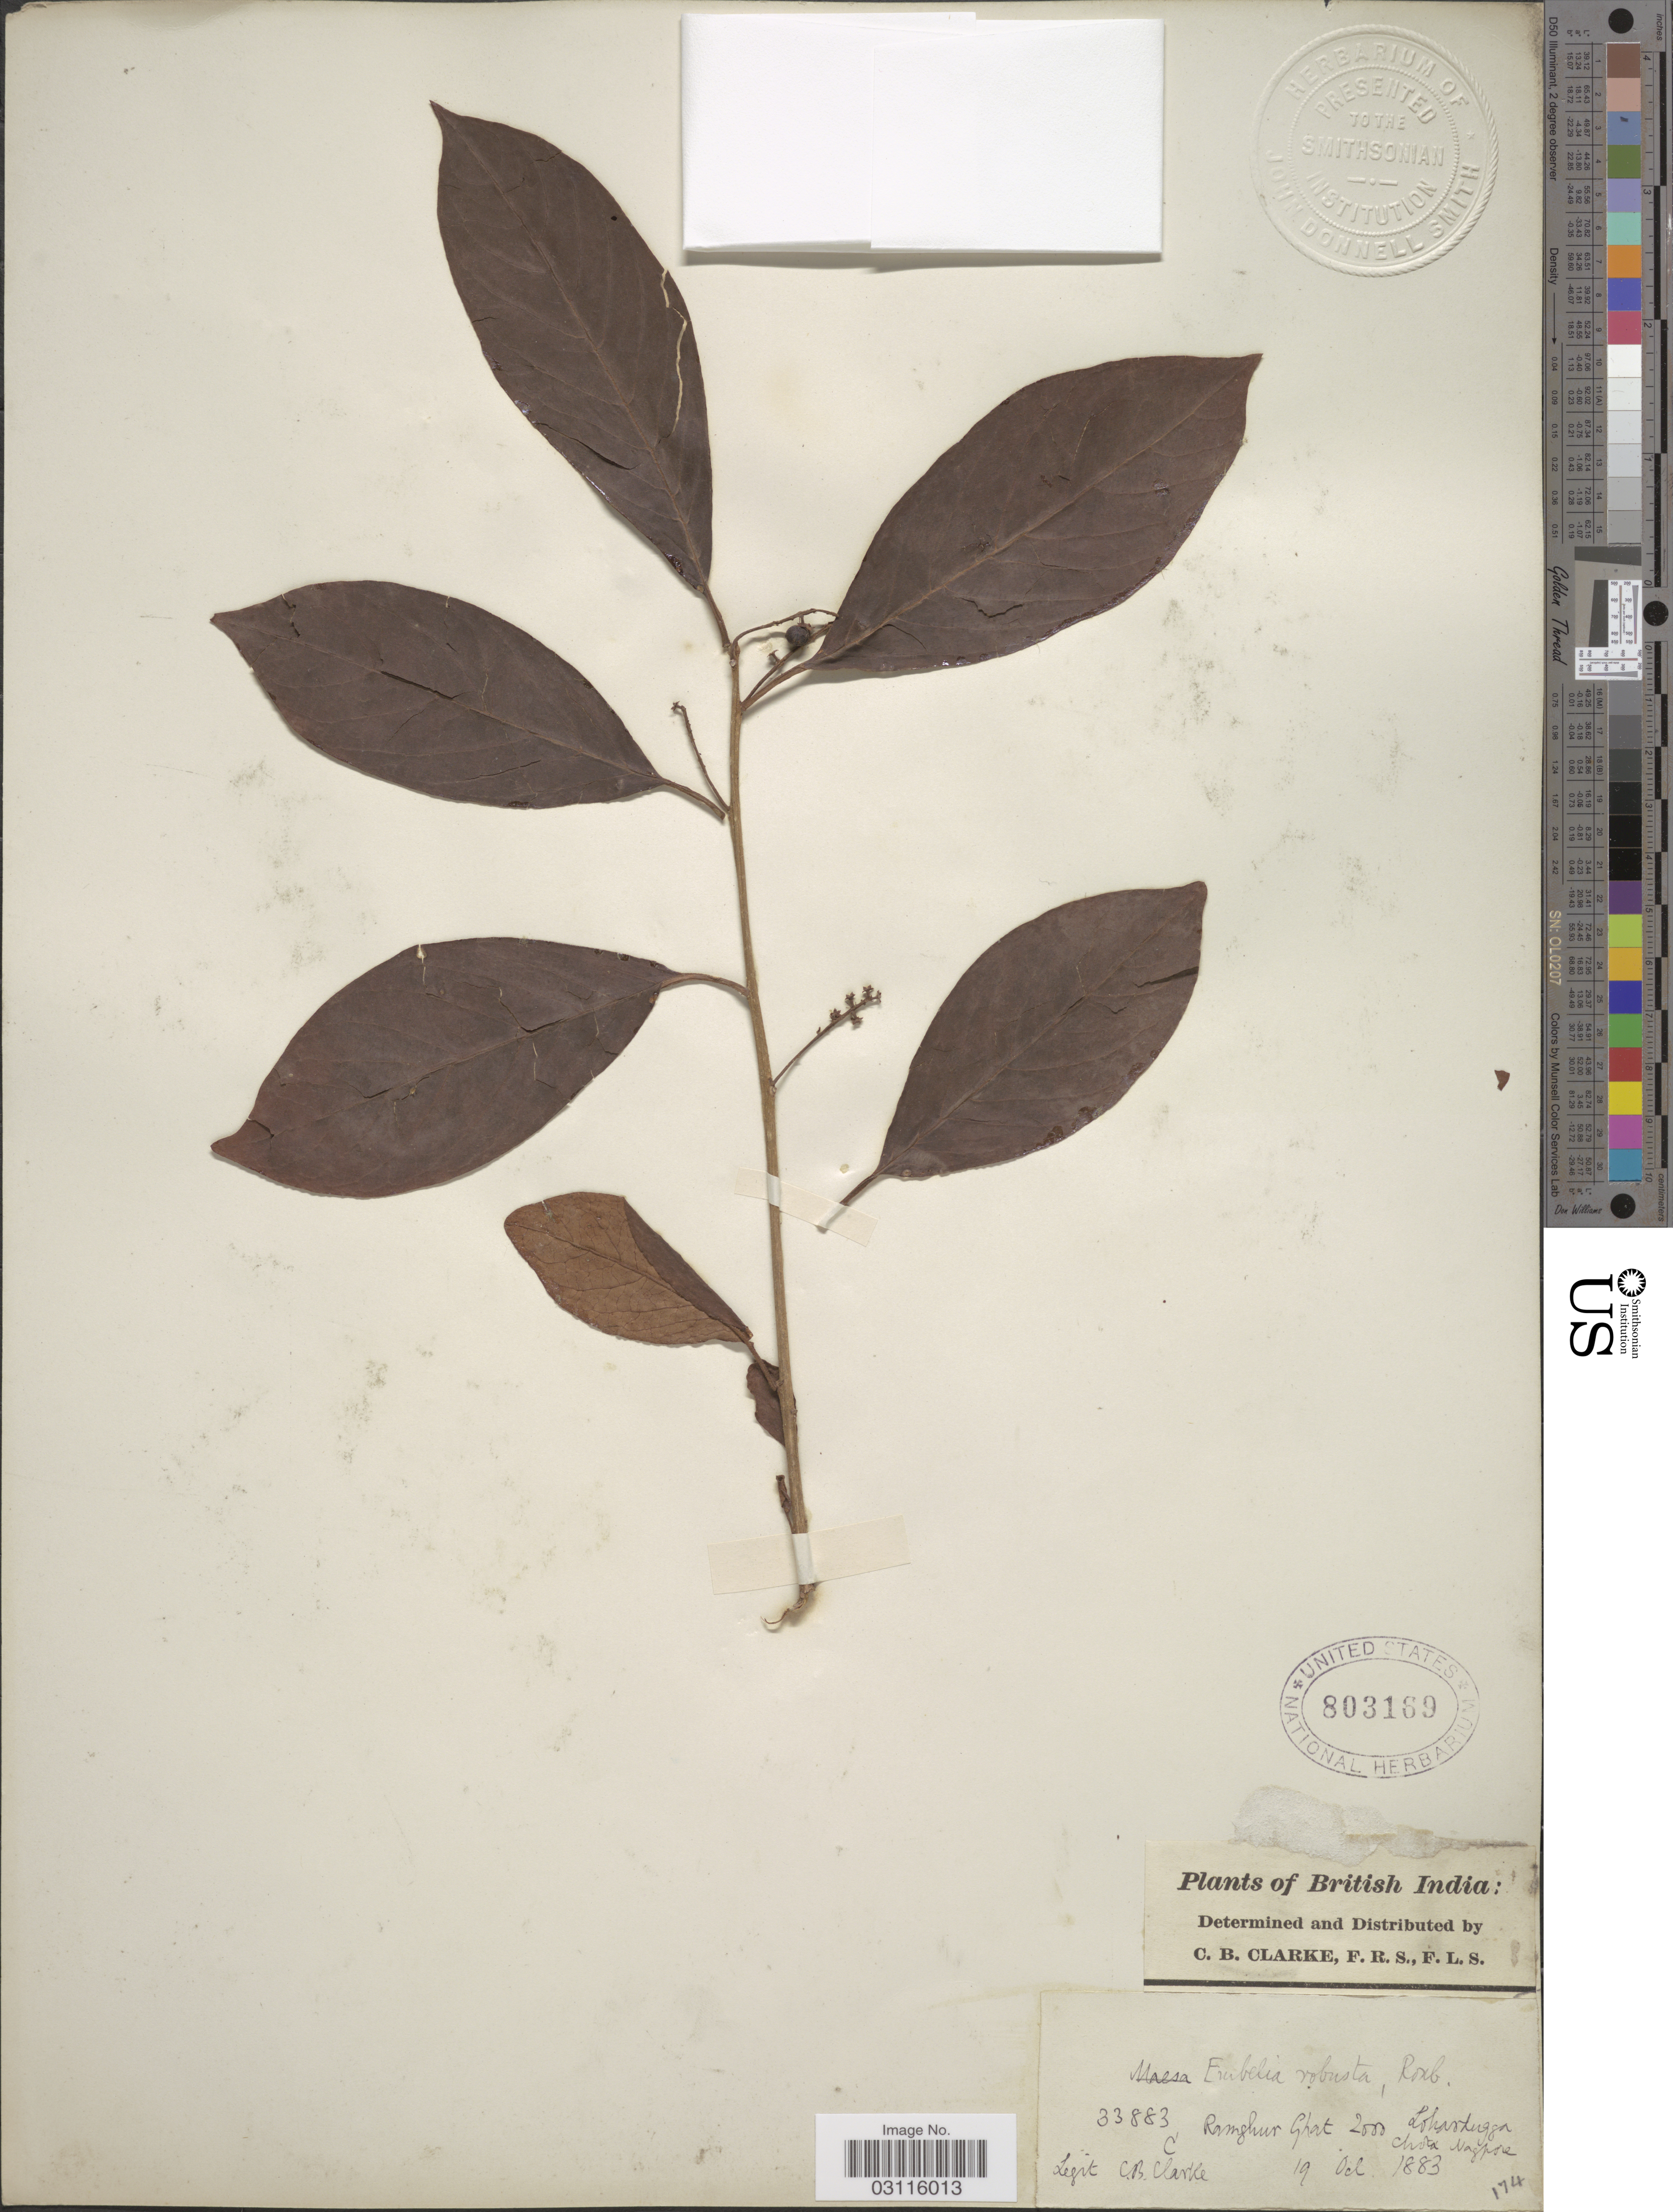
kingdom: Plantae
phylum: Tracheophyta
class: Magnoliopsida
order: Ericales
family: Primulaceae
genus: Embelia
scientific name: Embelia robusta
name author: Roxb.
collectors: C. B. Clarke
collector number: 33883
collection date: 1883-10-19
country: India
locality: British India, Ramghur Ghat, Lohardugga, Chota Nagpore.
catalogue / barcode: US 803169